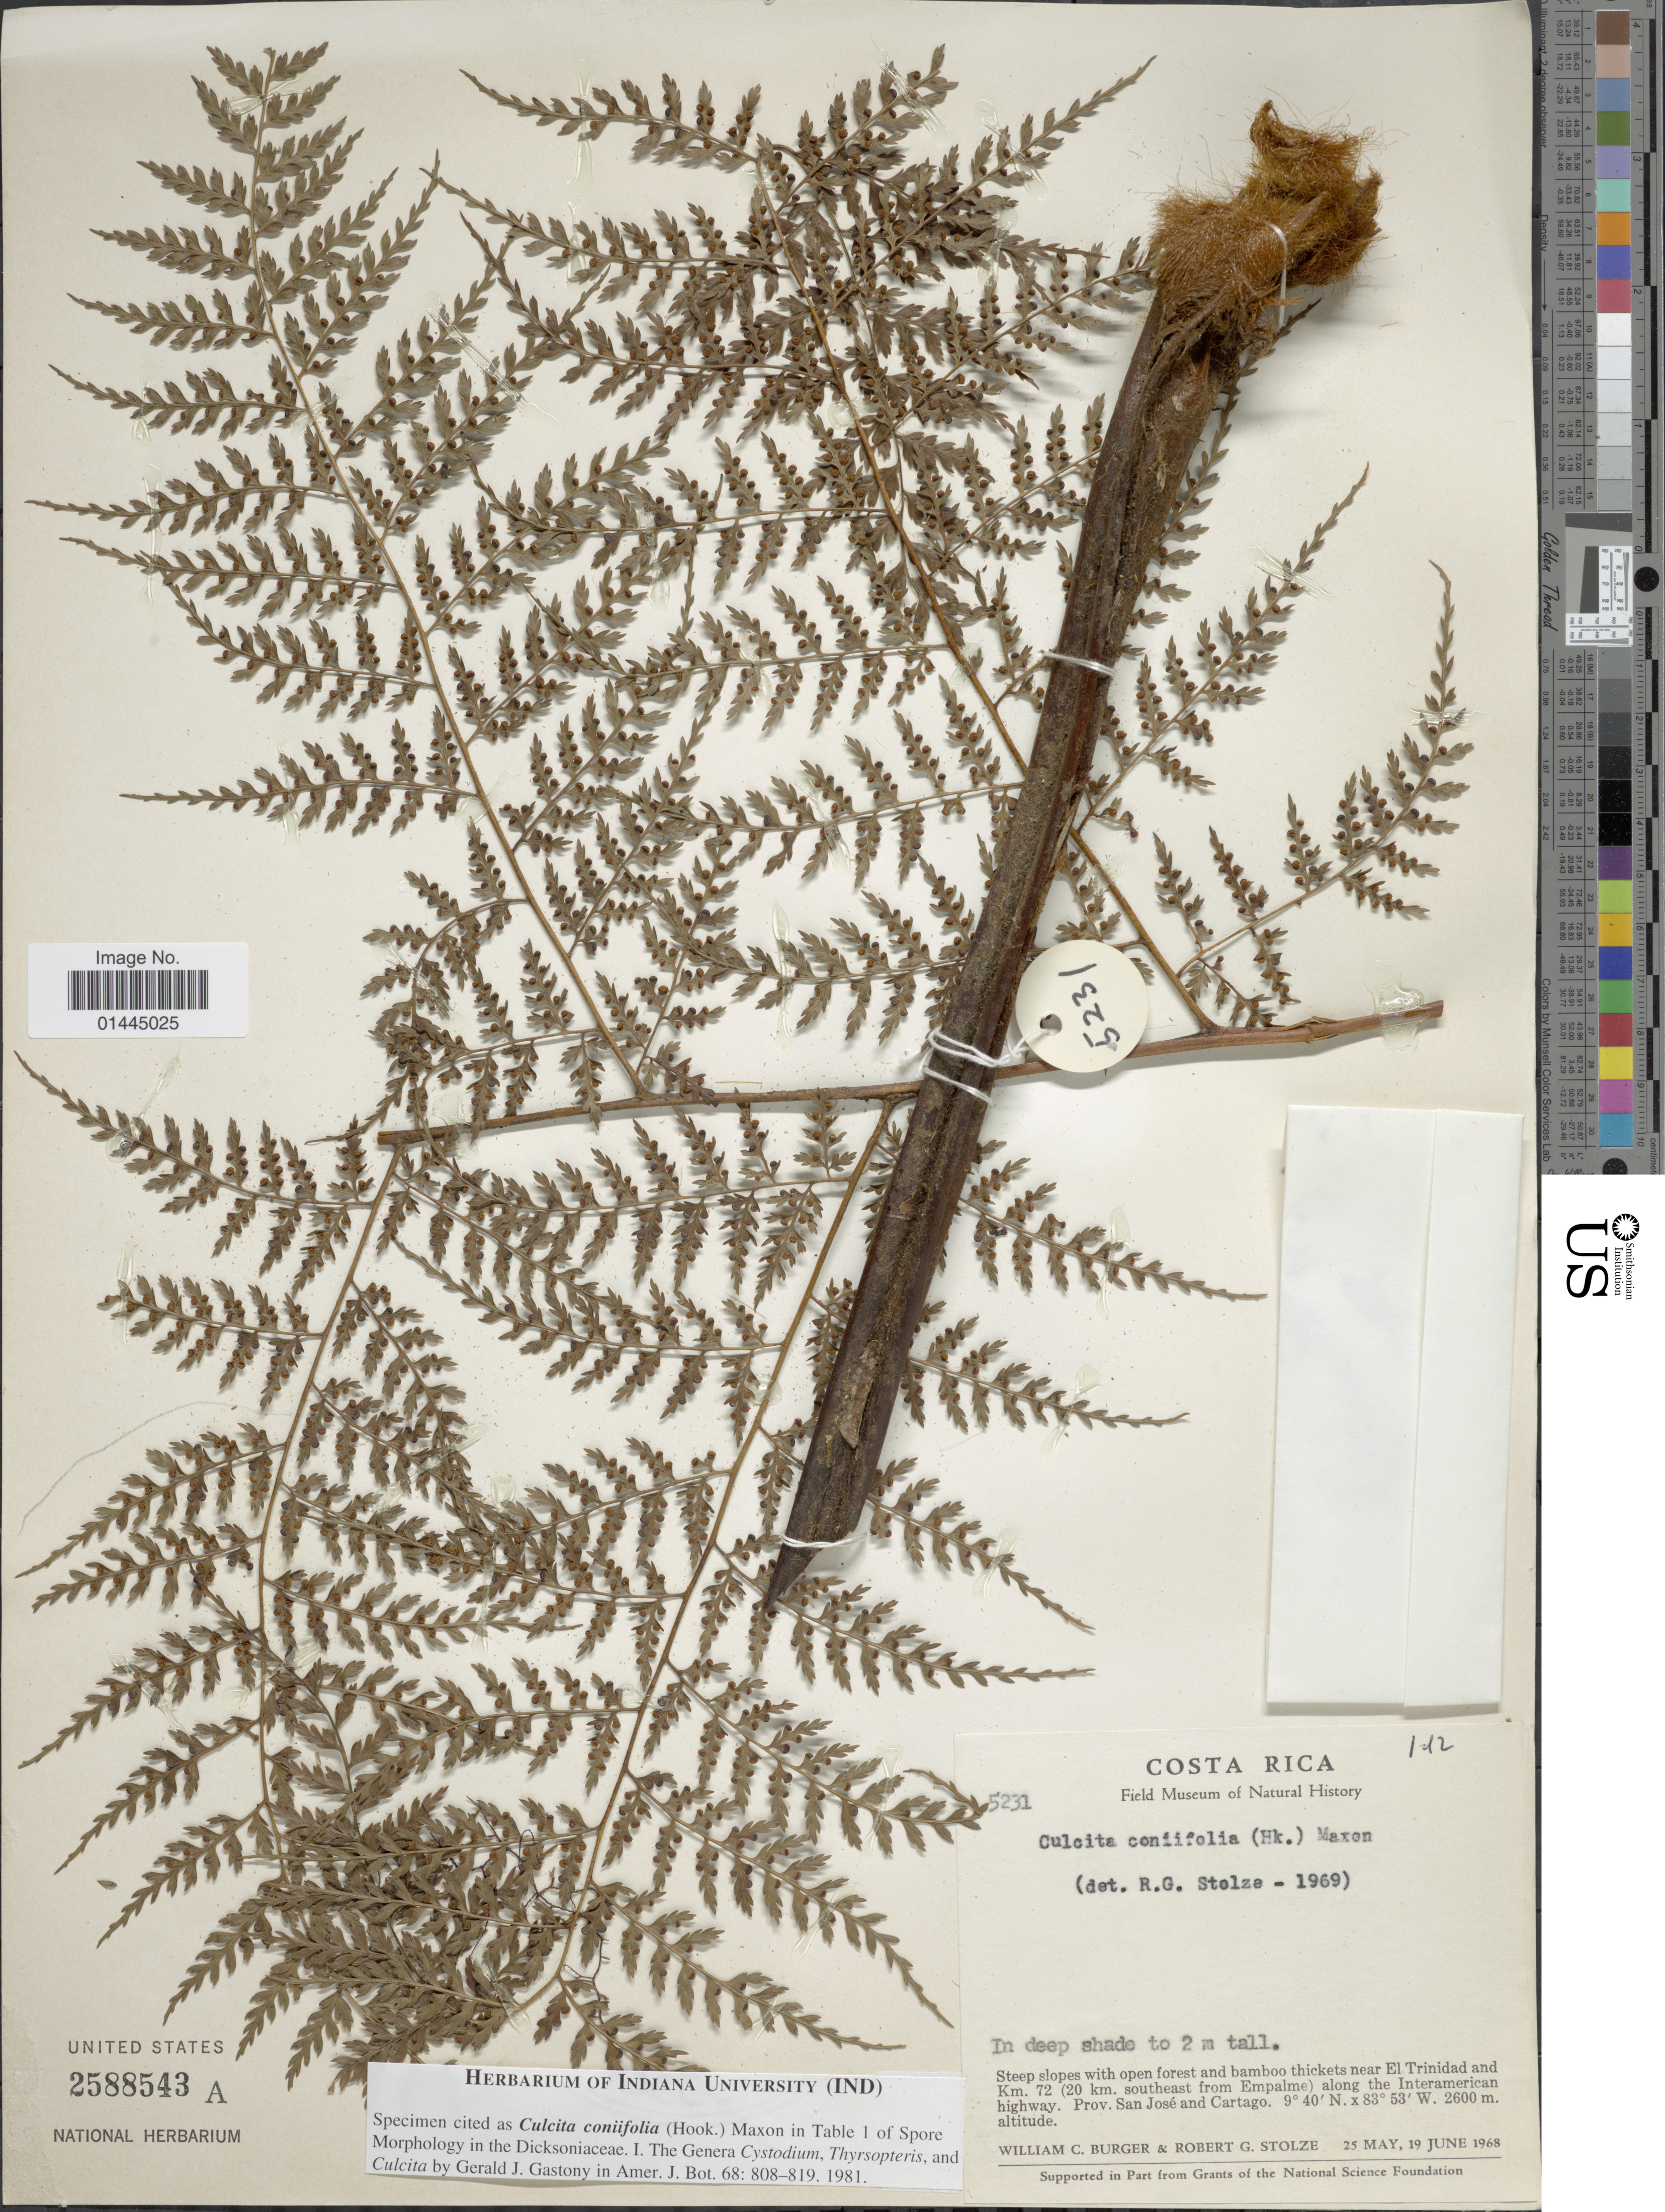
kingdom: Plantae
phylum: Tracheophyta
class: Polypodiopsida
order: Cyatheales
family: Culcitaceae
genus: Culcita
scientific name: Culcita coniifolia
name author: (Hook.) Maxon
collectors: W. Burger & R. G. Stolze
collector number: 5231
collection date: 1968-05-25/1968-06-19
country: Costa Rica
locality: Steep slopes with open forest and bamboo thickets near El Trinidad and Km. 72 (20 km. southeast from Empalme) along the Interamerican highway, Prov. San Jose and Cartago.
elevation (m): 2600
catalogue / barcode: US 2588543A